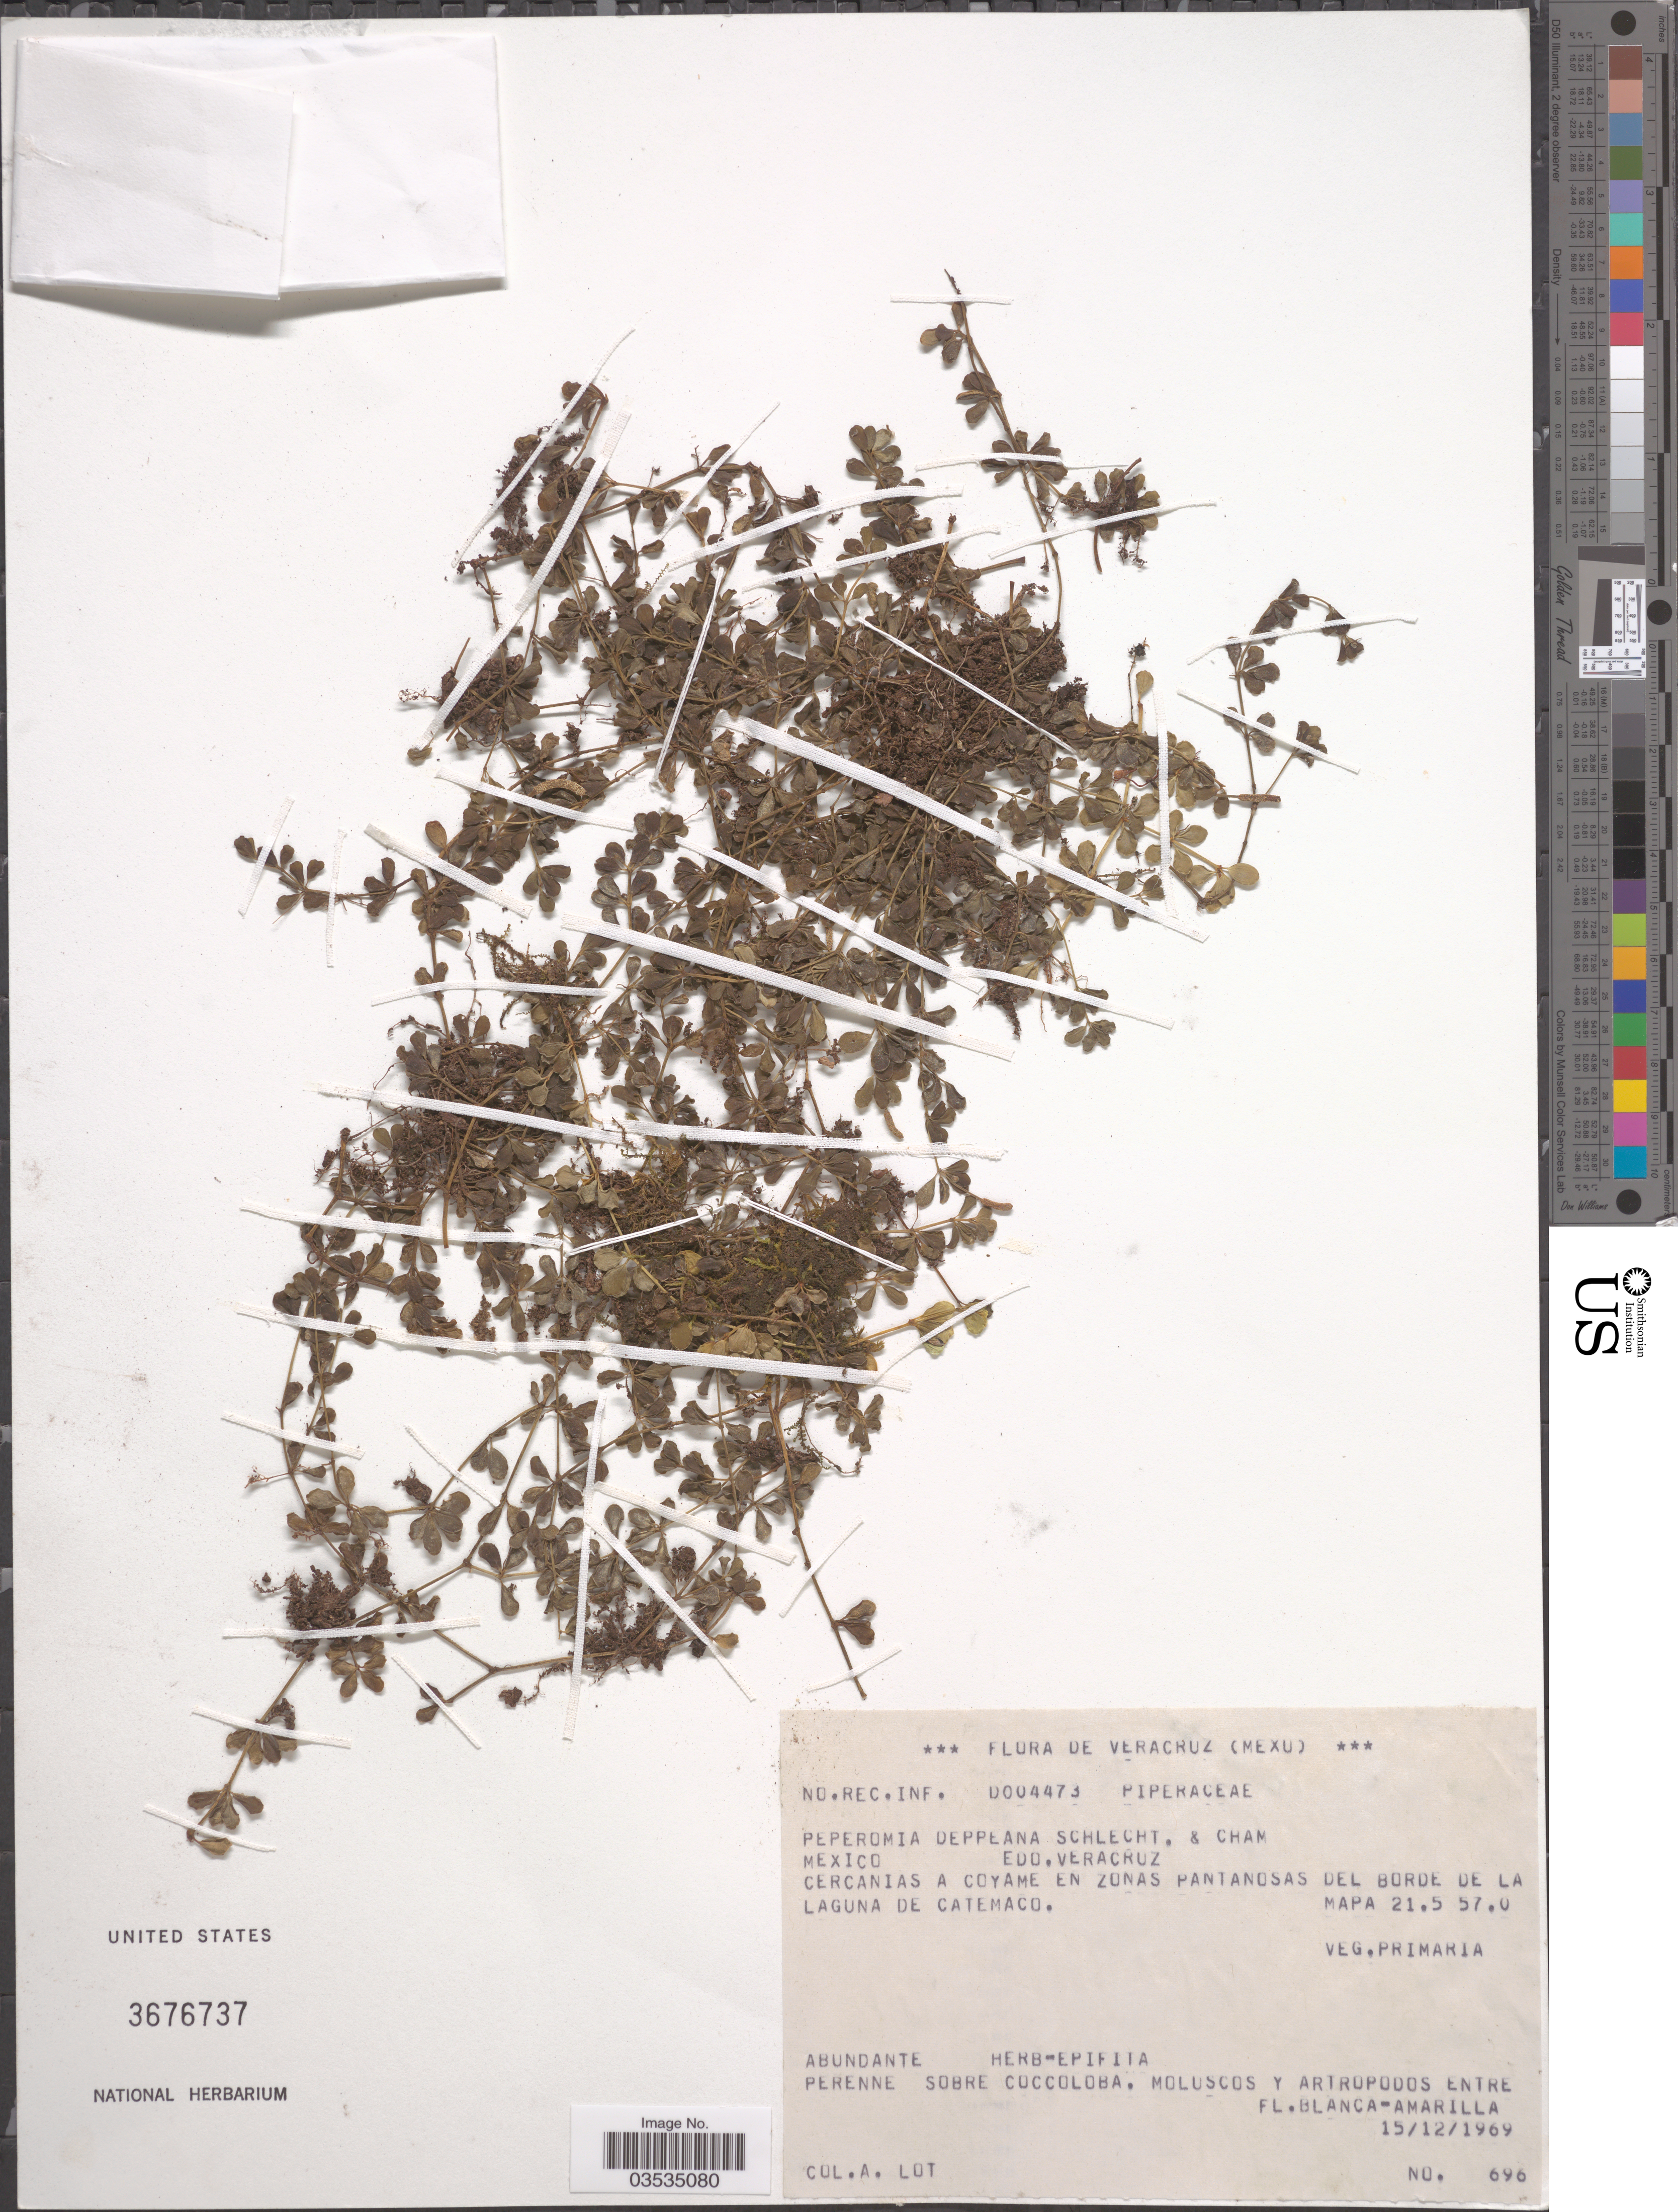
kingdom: Plantae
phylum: Tracheophyta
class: Magnoliopsida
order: Piperales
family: Piperaceae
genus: Peperomia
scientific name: Peperomia deppeana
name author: Schltdl. & Cham.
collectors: Lot, A.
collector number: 696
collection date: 1969-12-15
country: Mexico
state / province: Veracruz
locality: Veracruz. Edo. Veracruz. Cercanias a coyame en zonas pantanosas del borde de La Laguna de Catemaco. Mapa 21.5 57.0.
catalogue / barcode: US 3676737